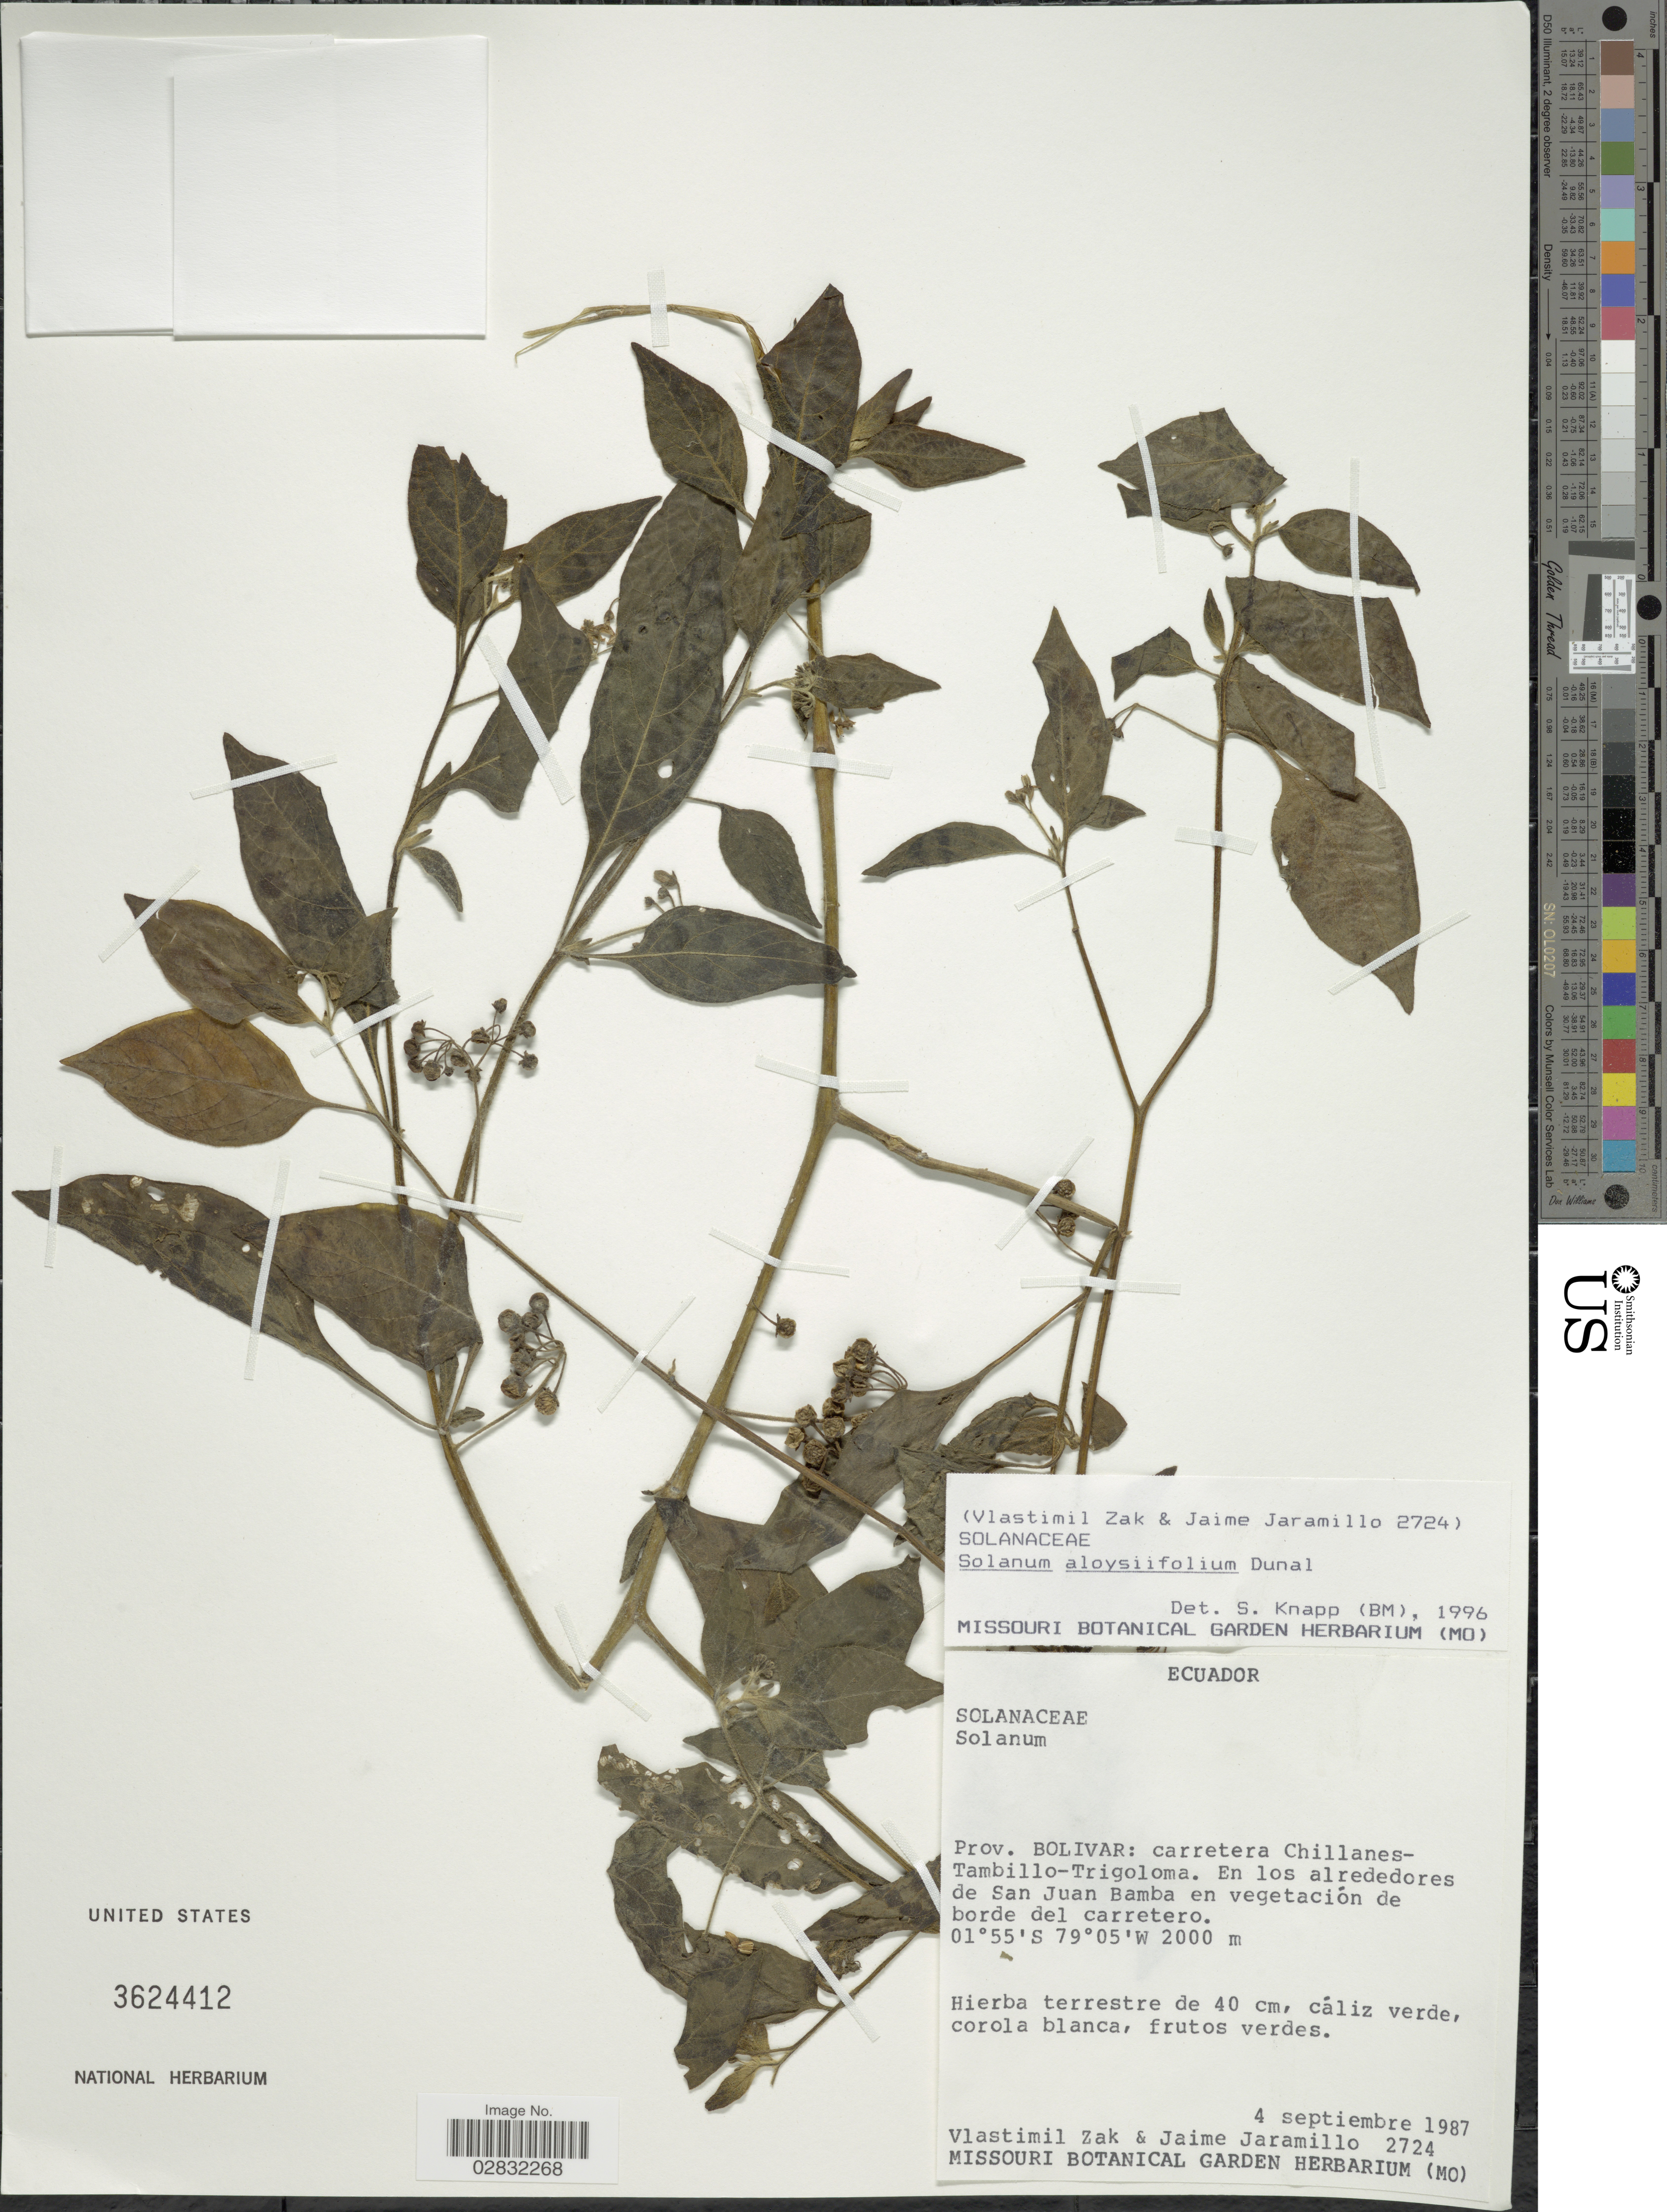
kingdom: Plantae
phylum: Tracheophyta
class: Magnoliopsida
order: Solanales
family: Solanaceae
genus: Solanum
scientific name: Solanum aloysiifolium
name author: Dunal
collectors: V. Zak & J. Jaramillo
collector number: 2724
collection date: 1987-09-04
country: Ecuador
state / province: Bolívar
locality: Prov. Bolivar: carretera Chillanes-Tambillo-Trigoloma, En los alrededores de San Juan Bamba en vegetación de borde del carretero.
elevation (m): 2000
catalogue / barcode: US 3624412